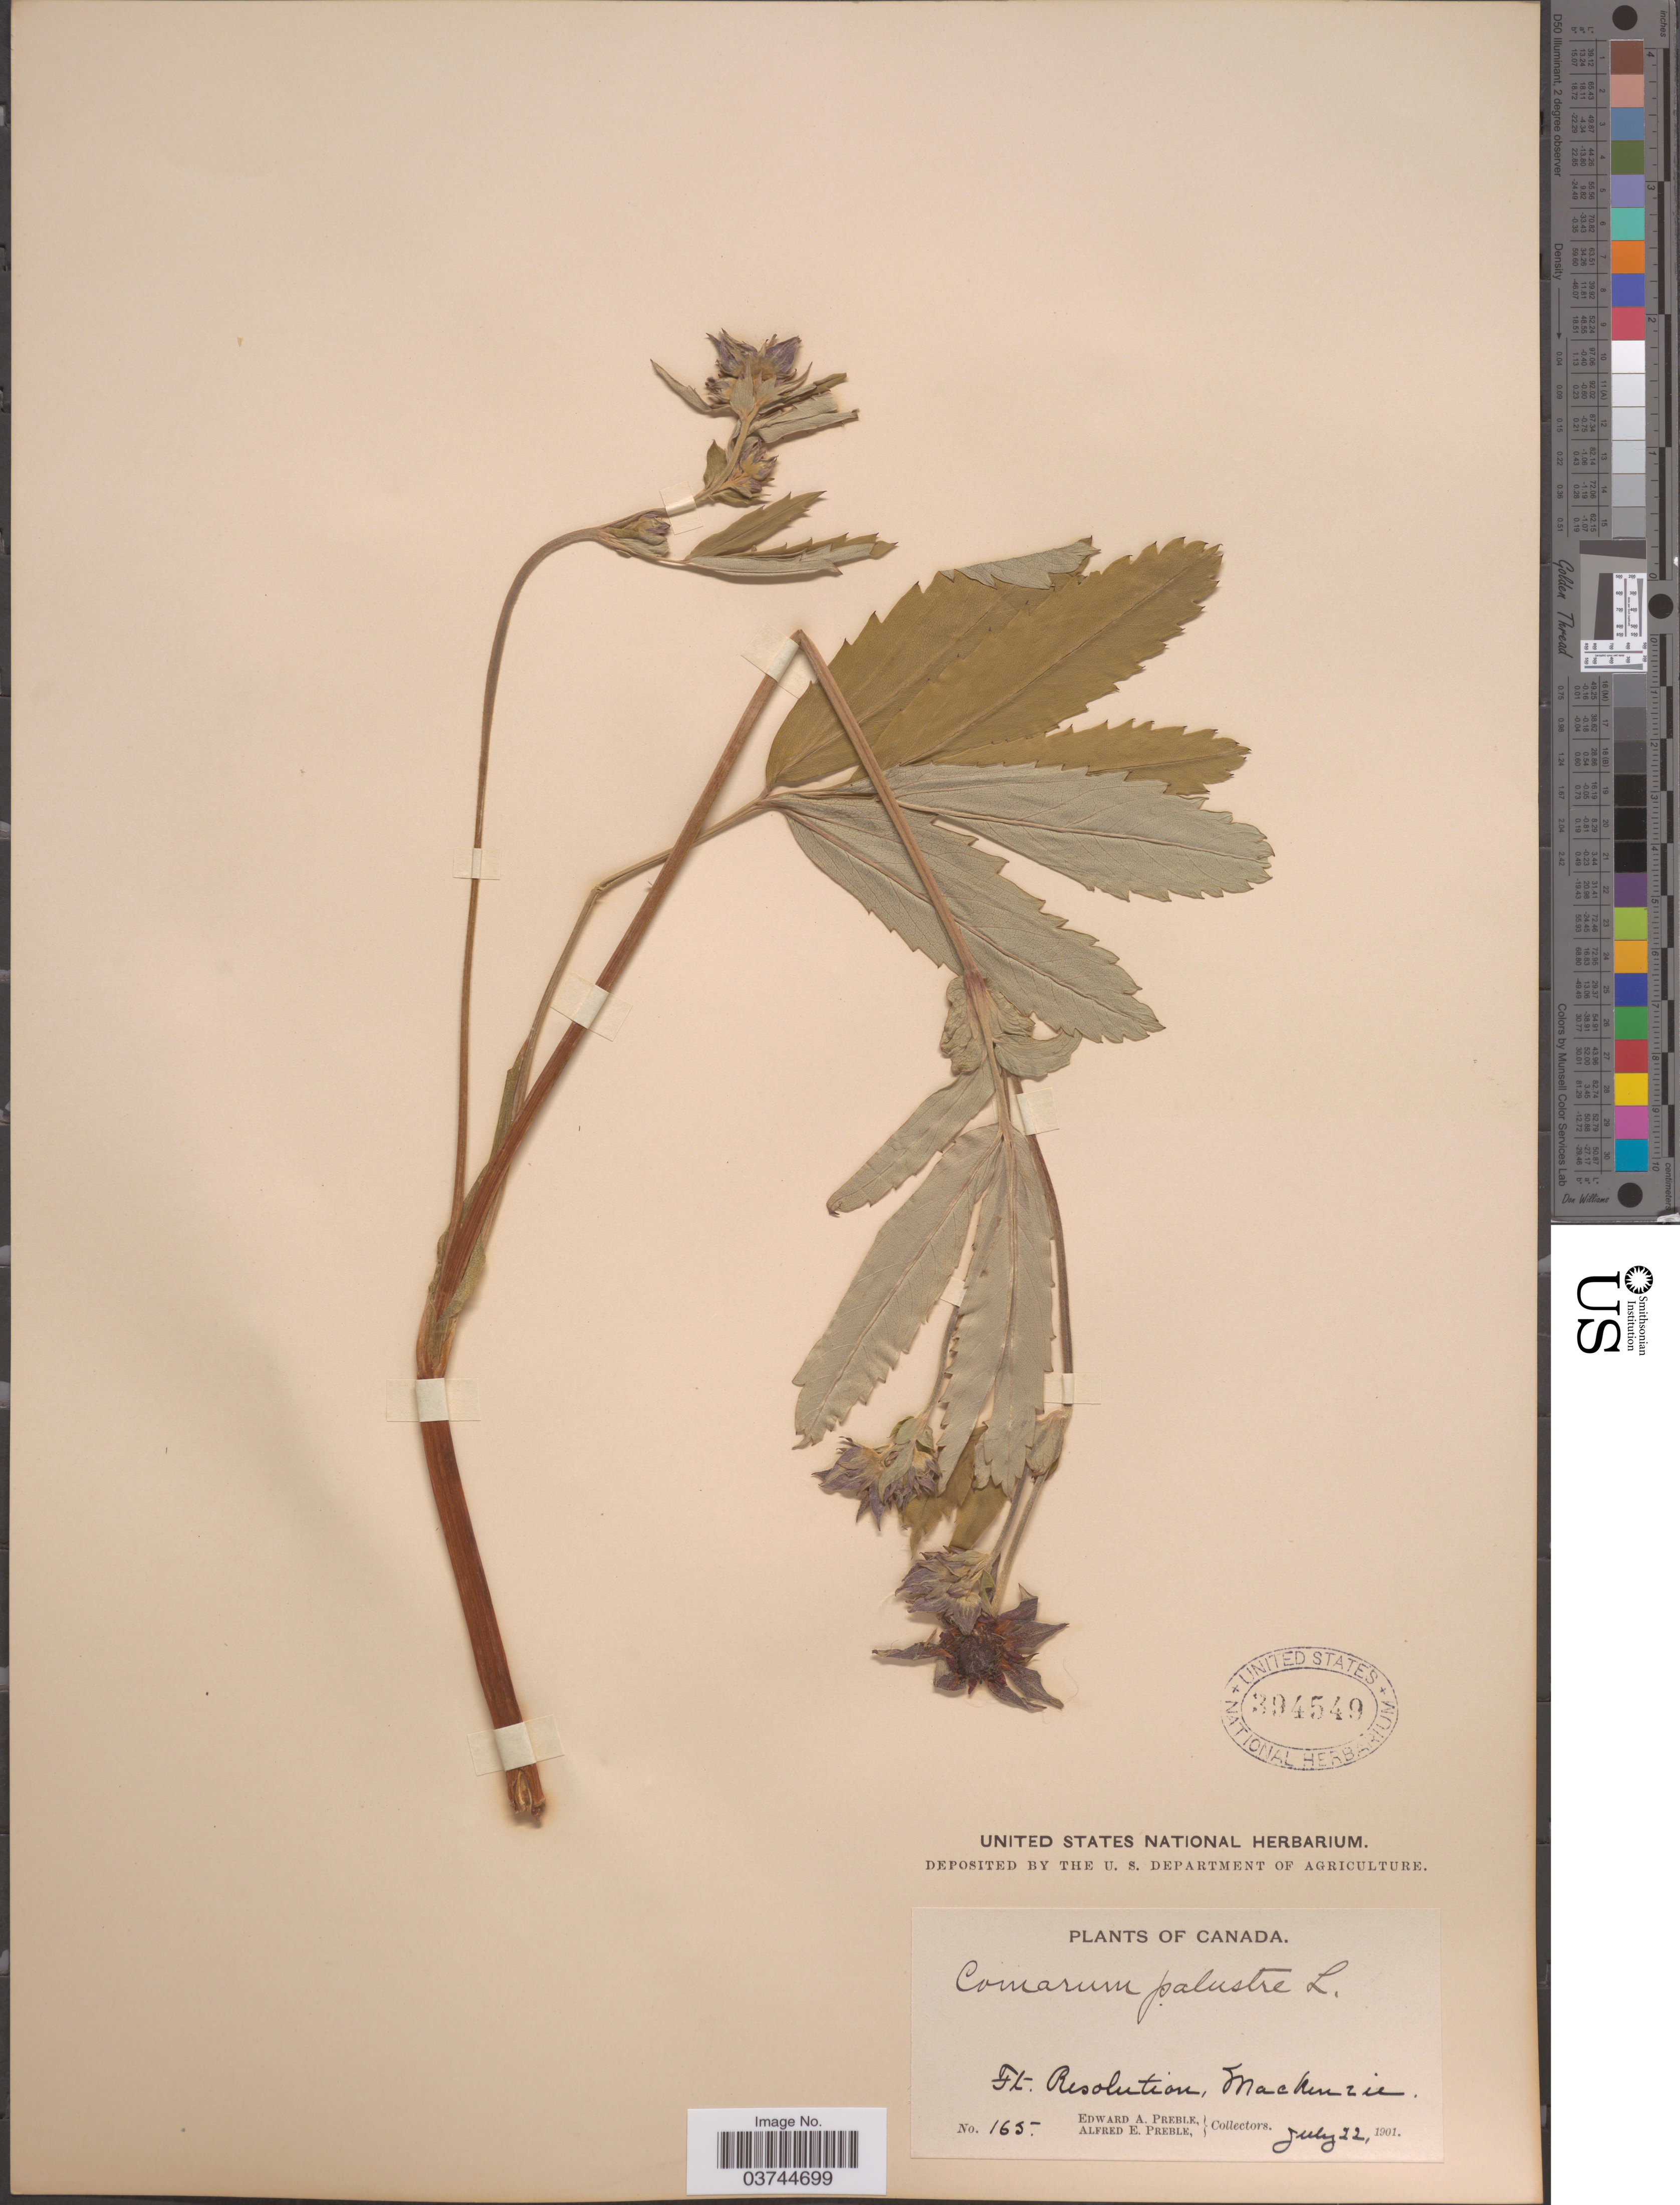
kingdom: Plantae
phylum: Tracheophyta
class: Magnoliopsida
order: Rosales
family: Rosaceae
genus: Comarum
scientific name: Comarum palustre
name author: L.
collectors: E. Preble & A. Preble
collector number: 165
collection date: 1901-07-22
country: Canada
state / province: Northwest Territories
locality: Ft. Resolution, Mackenzie.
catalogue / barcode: US 394549